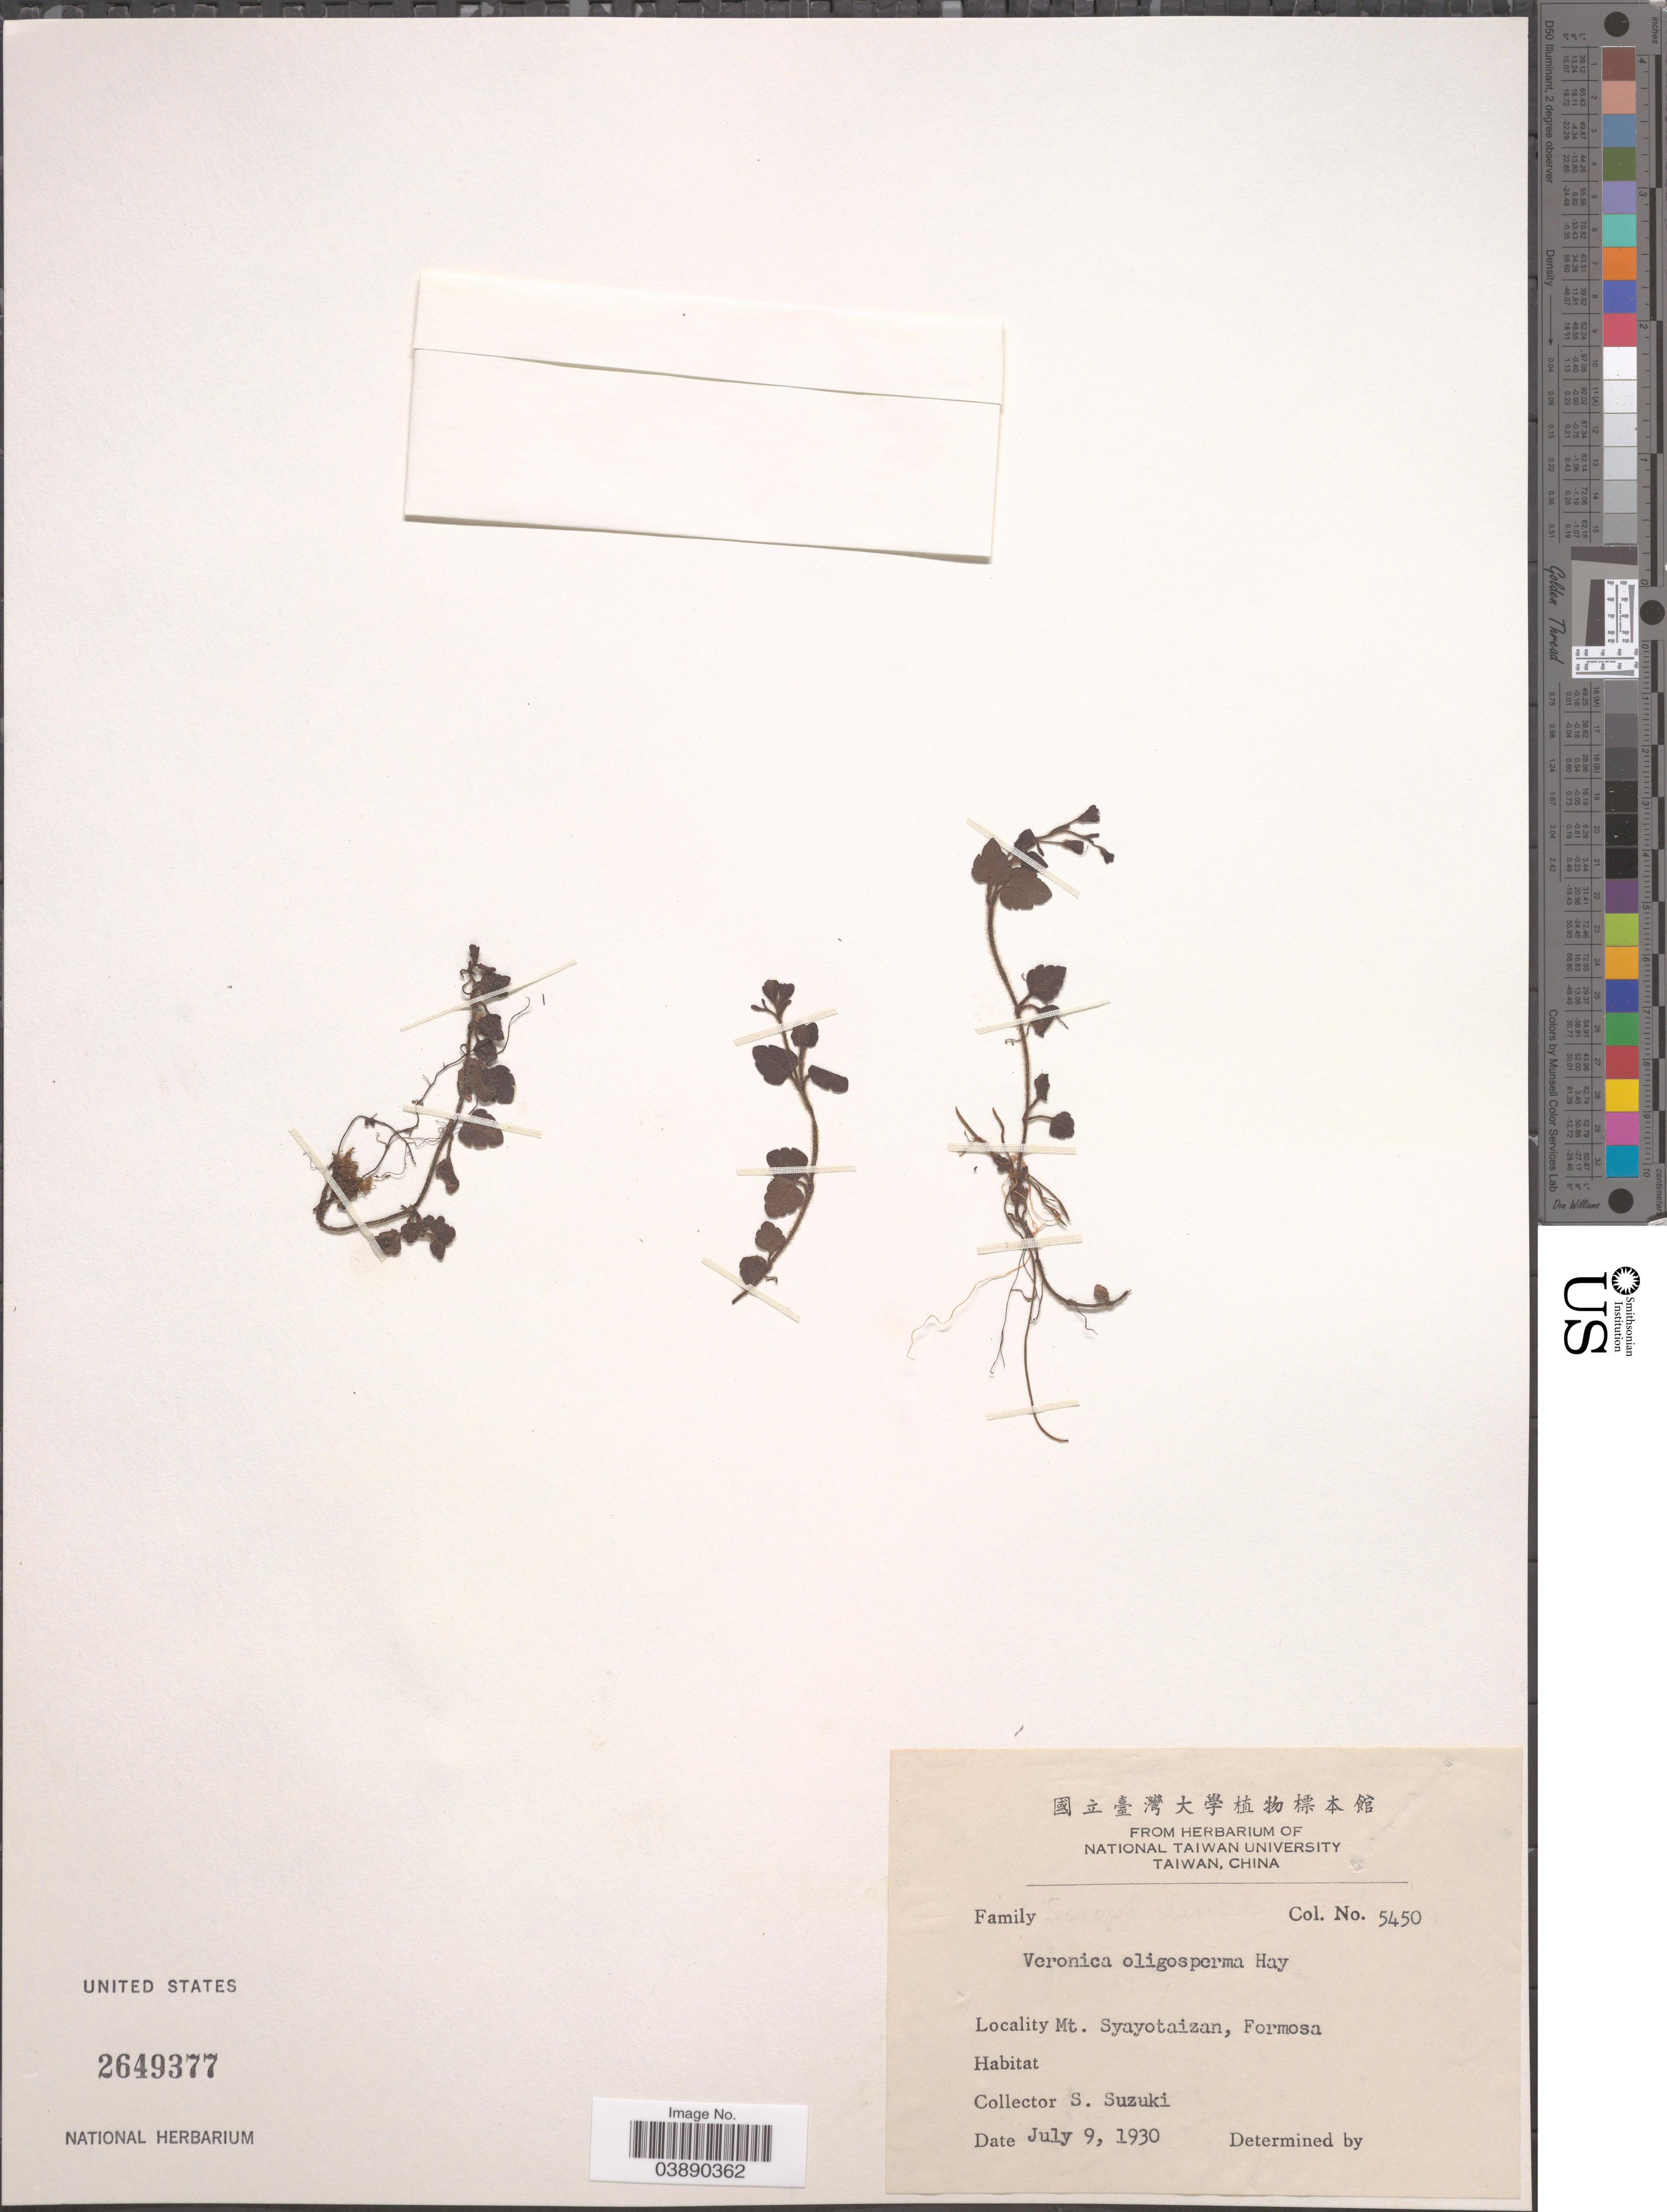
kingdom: Plantae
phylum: Tracheophyta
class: Magnoliopsida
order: Lamiales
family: Plantaginaceae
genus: Veronica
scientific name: Veronica oligosperma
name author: Hayata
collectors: S. Suzuki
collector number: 5450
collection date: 1930-07-09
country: Taiwan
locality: Mt. Syayotaizan, Formosa.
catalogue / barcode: US 2649377